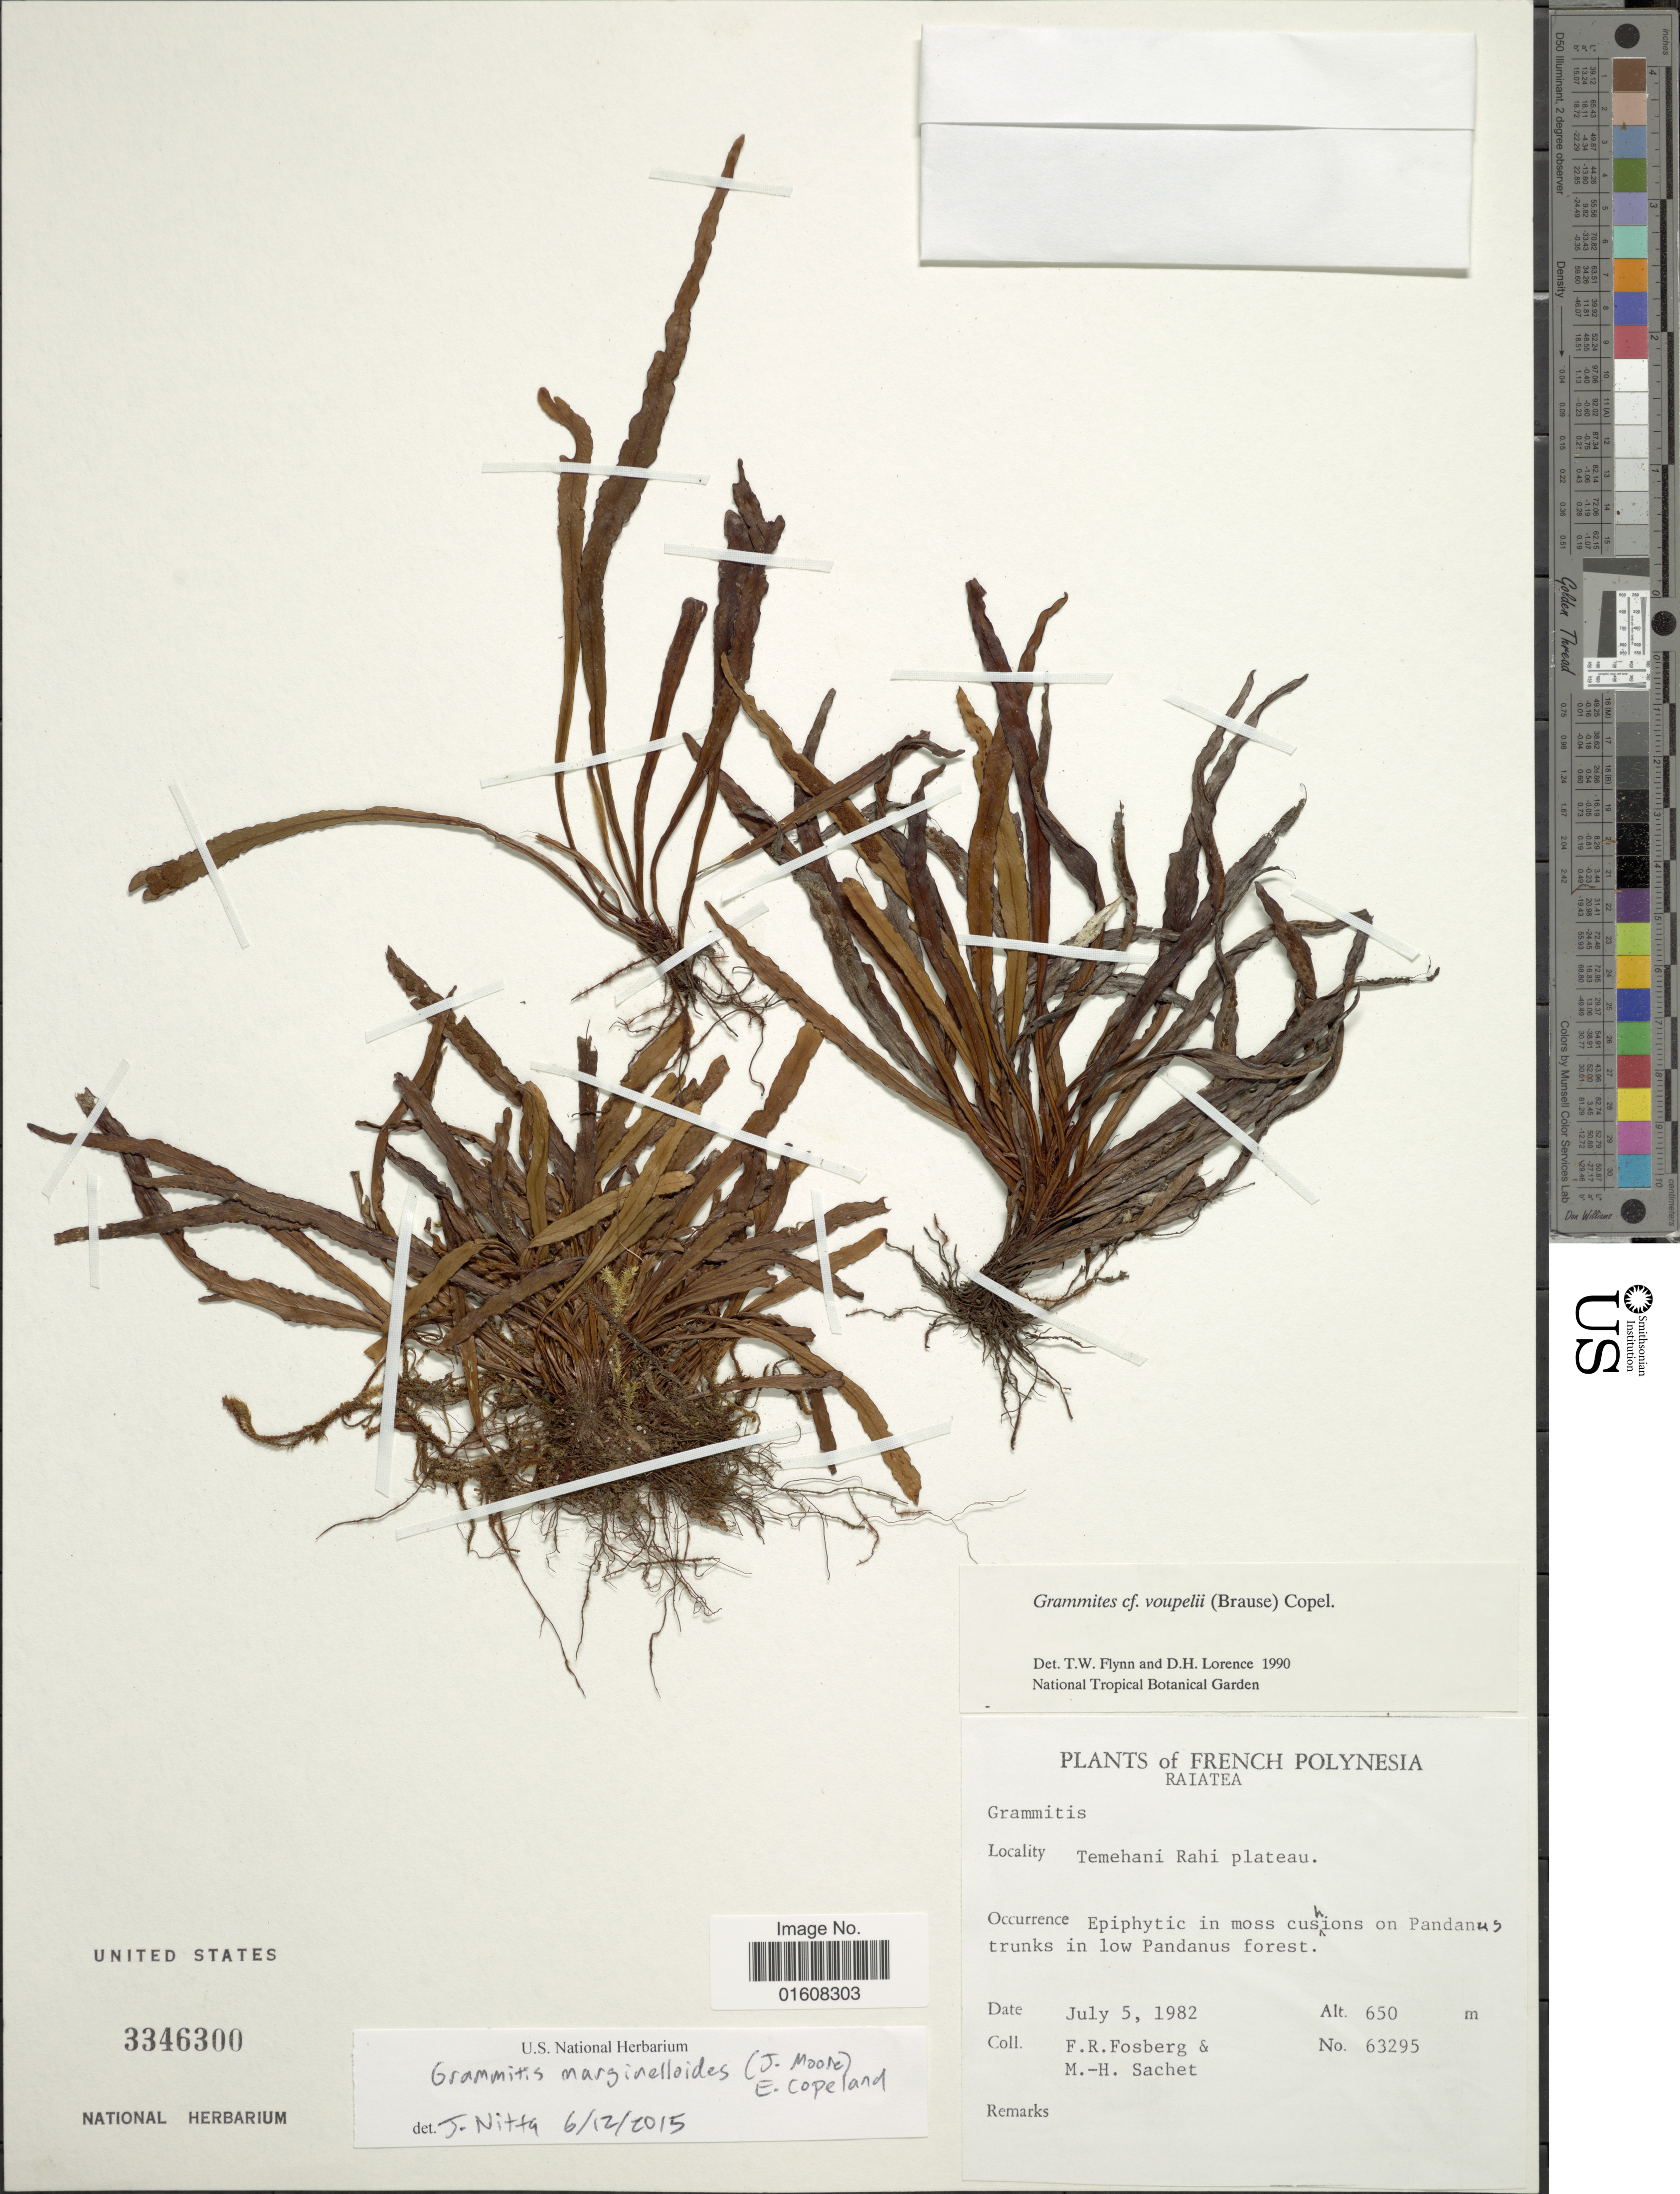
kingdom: Plantae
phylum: Tracheophyta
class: Polypodiopsida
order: Polypodiales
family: Polypodiaceae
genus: Grammitis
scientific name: Grammitis marginelloides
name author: (J.W. Moore) Copel.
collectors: F. R. Fosberg & M.-H. Sachet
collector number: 63295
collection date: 1982-07-05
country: French Polynesia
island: Raiatea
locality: Raiatea. Temehani Rahi plateau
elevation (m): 650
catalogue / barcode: US 3346300